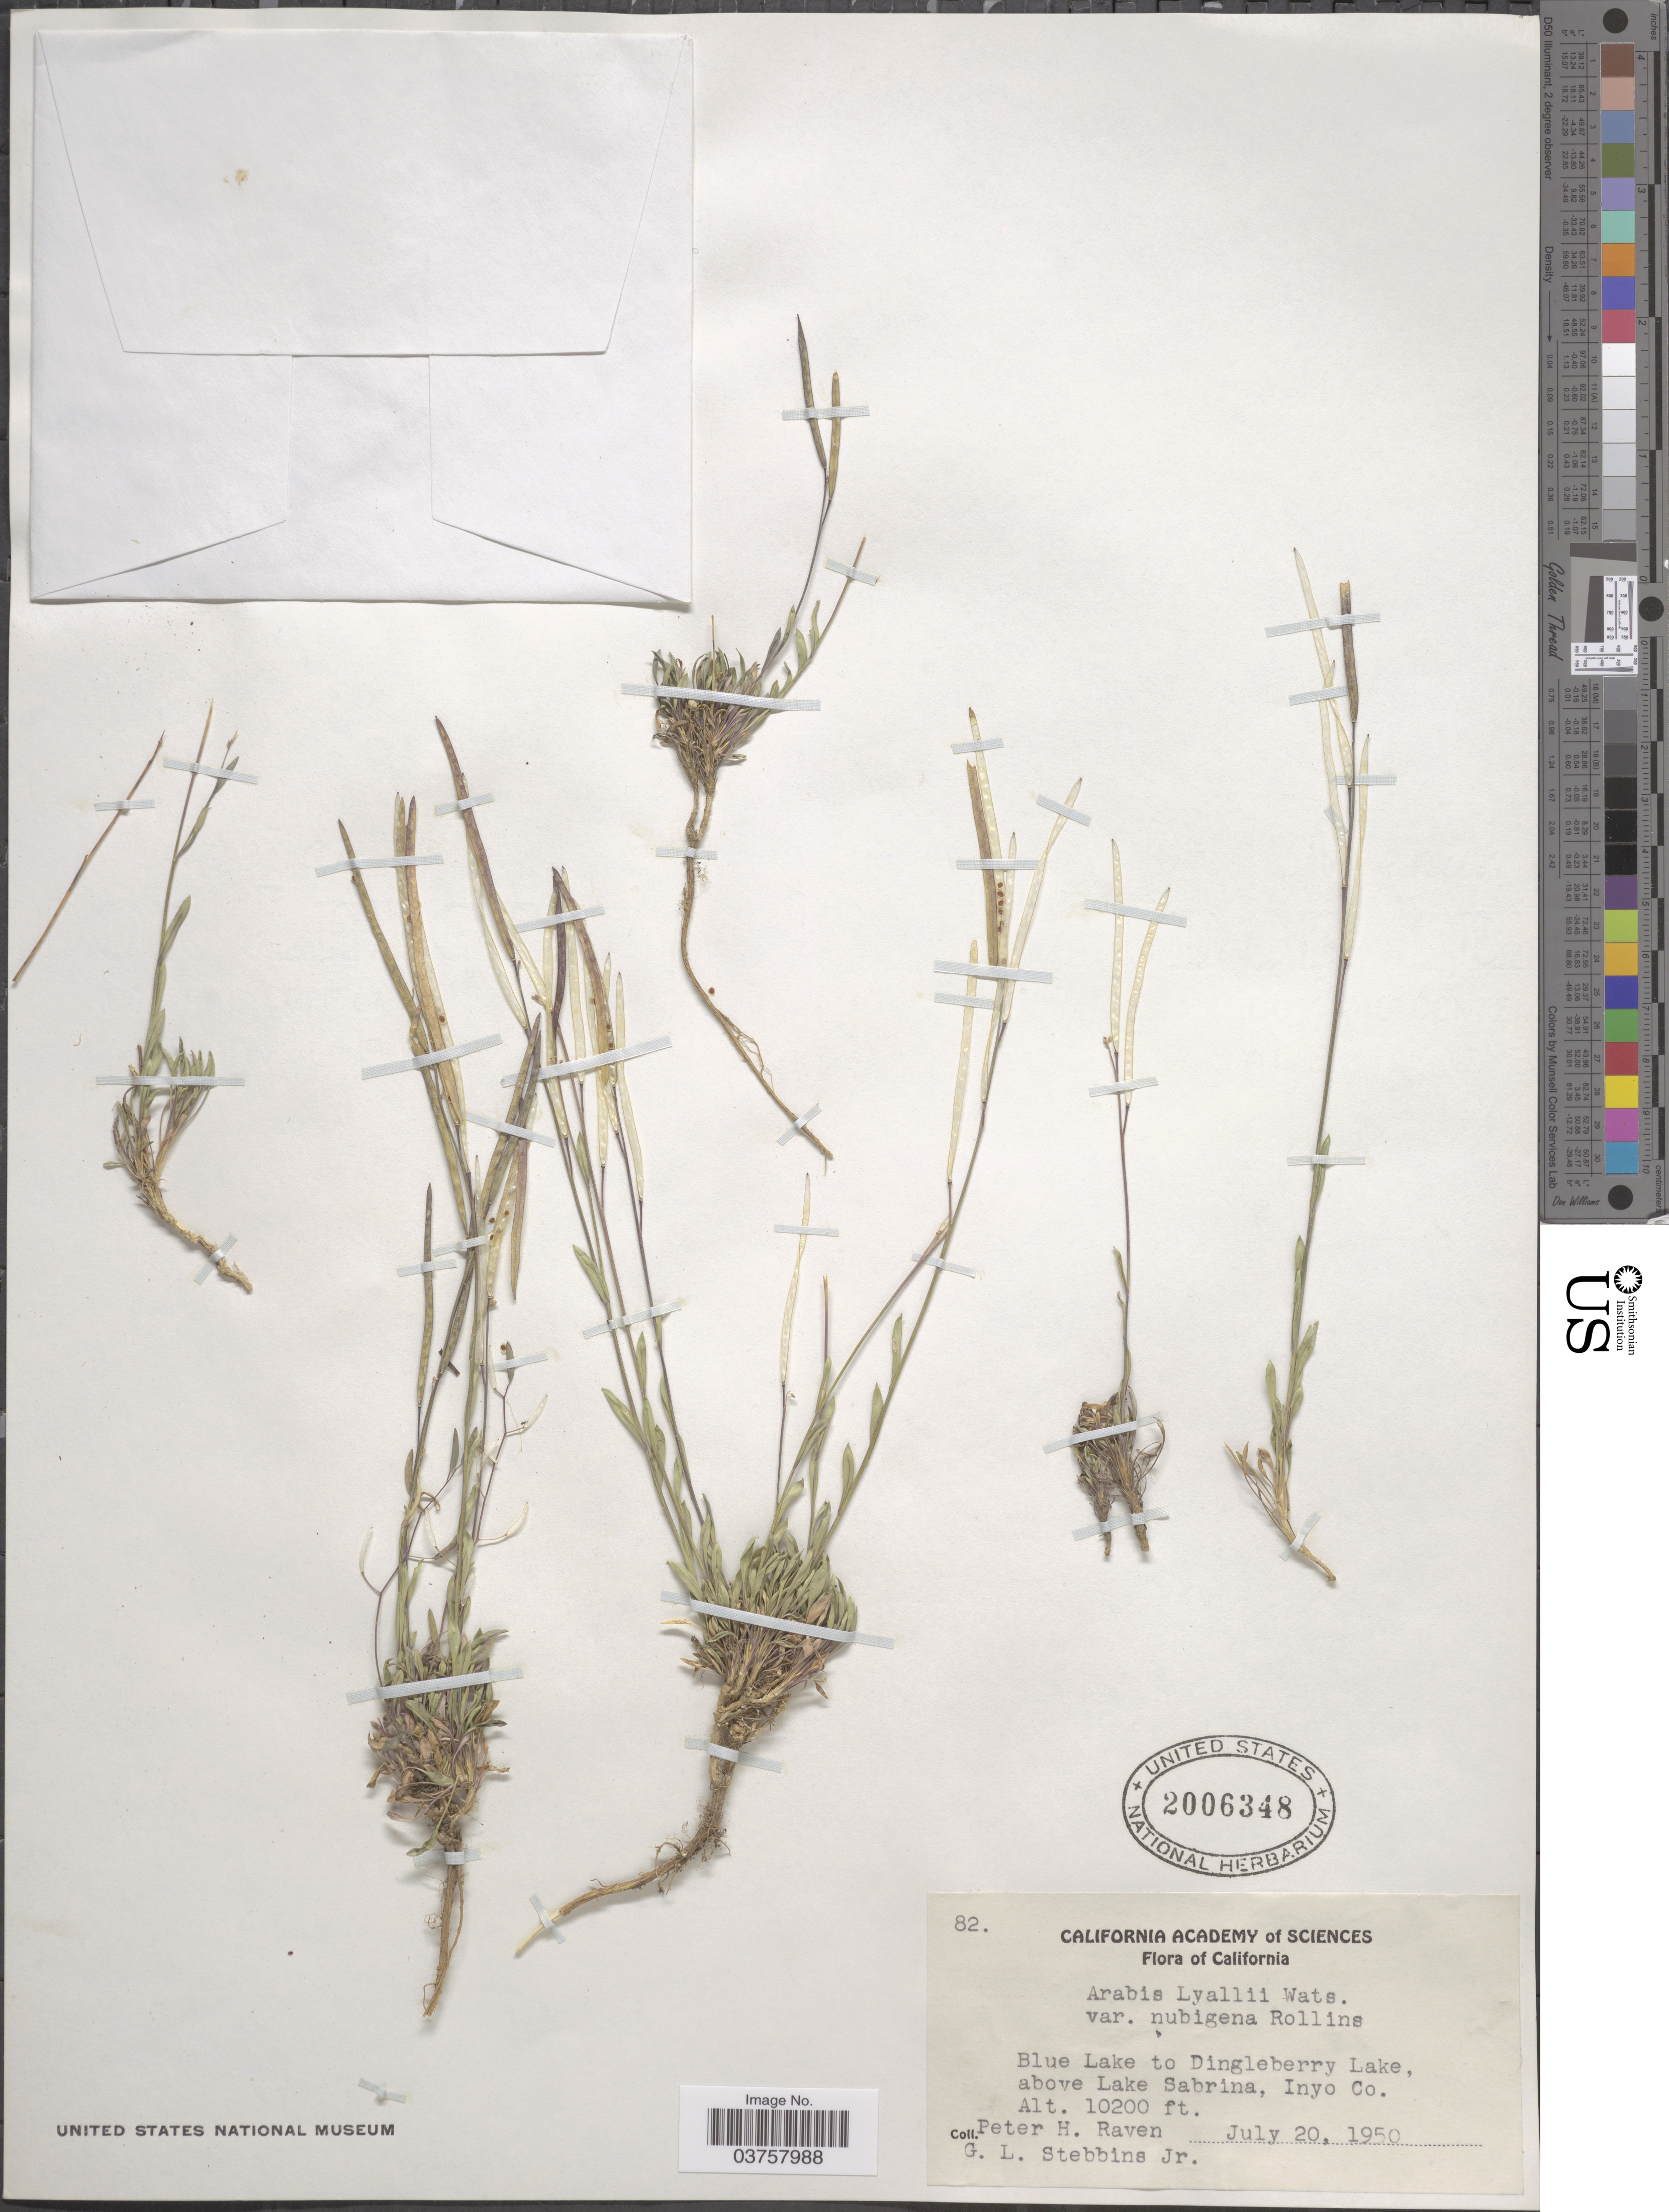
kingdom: Plantae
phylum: Tracheophyta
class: Magnoliopsida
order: Brassicales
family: Brassicaceae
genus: Arabis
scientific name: Arabis lyallii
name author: S. Watson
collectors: P. Raven & G. L. Stebbins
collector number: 82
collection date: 1950-07-20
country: United States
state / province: California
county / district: Inyo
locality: Blue Lake to Dingleberry Lake, above Lake Sabrina, Inyo Co.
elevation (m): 3109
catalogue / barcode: US 2006348